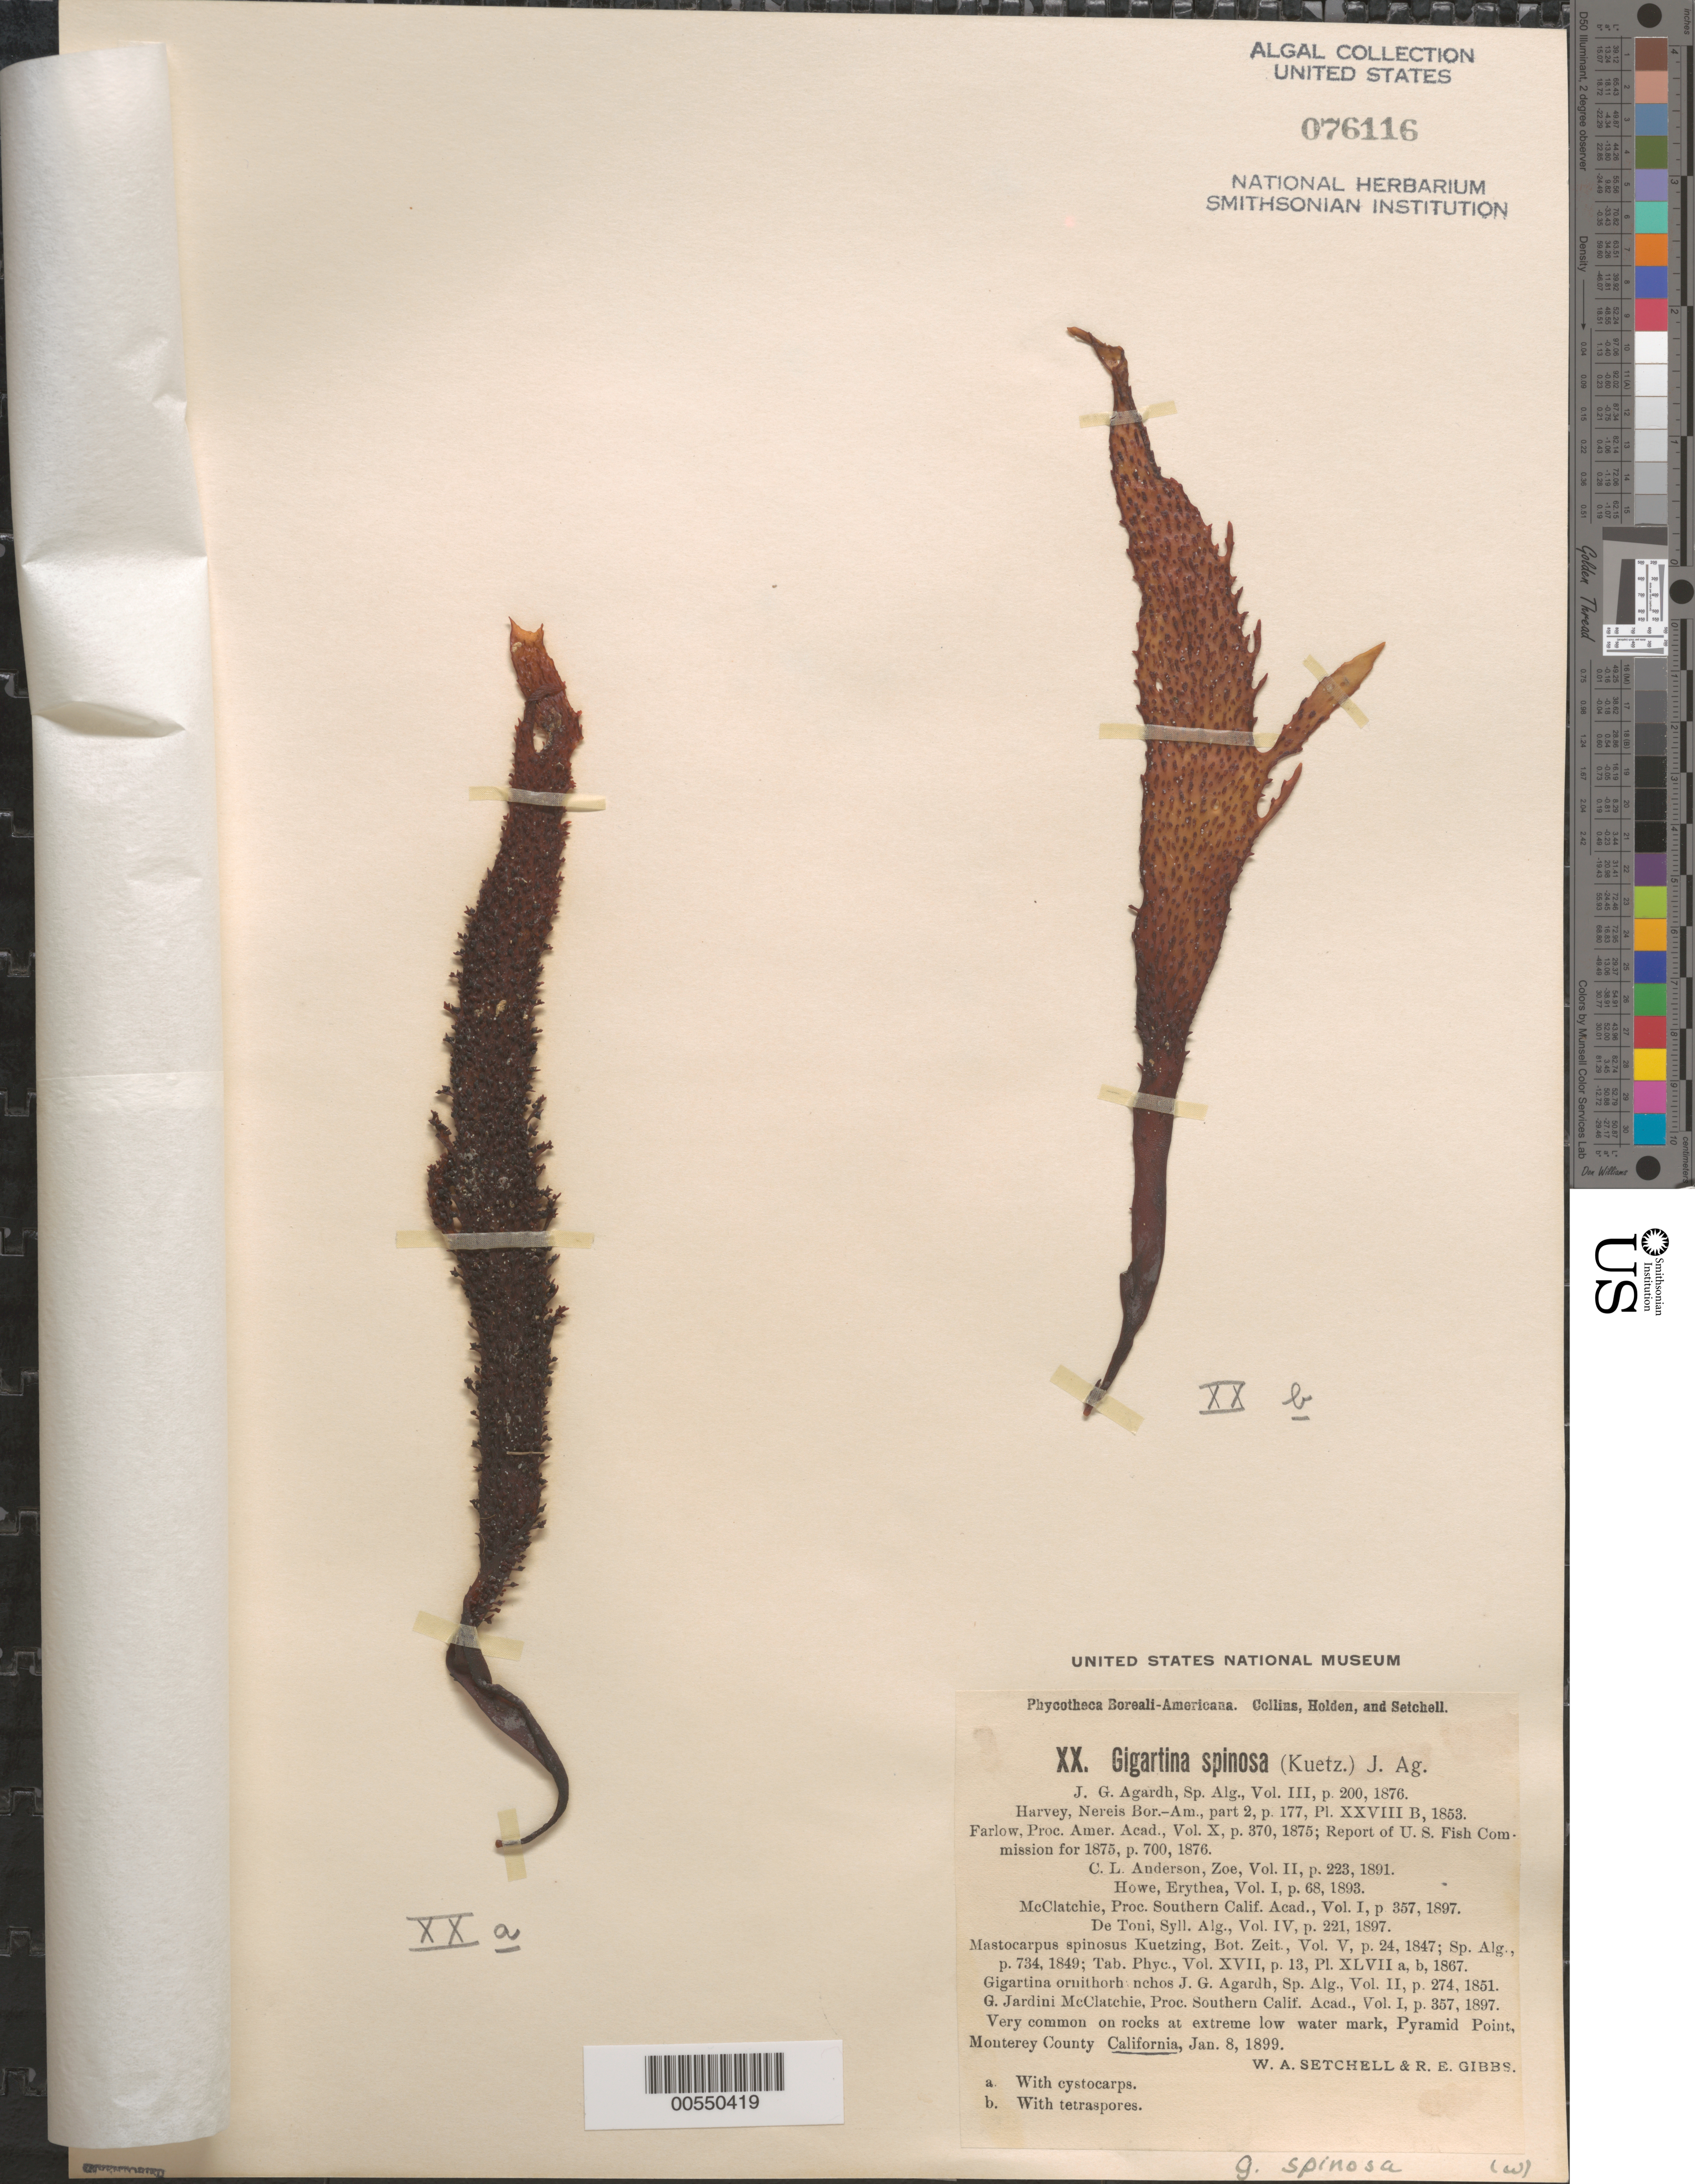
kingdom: Plantae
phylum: Rhodophyta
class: Florideophyceae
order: Gigartinales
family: Gigartinaceae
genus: Chondracanthus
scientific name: Chondracanthus spinosus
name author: (Kütz.) Guiry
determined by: Algae name updating Project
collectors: W. Setchell & R. Gibbs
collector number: PB-A Xx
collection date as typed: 08 Jan 1899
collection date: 1899-01-08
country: United States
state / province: California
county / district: Monterey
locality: Pyramid Point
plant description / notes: Collins, Holden & Setchell, Phycotheca Boreali-Americana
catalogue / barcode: US 76116